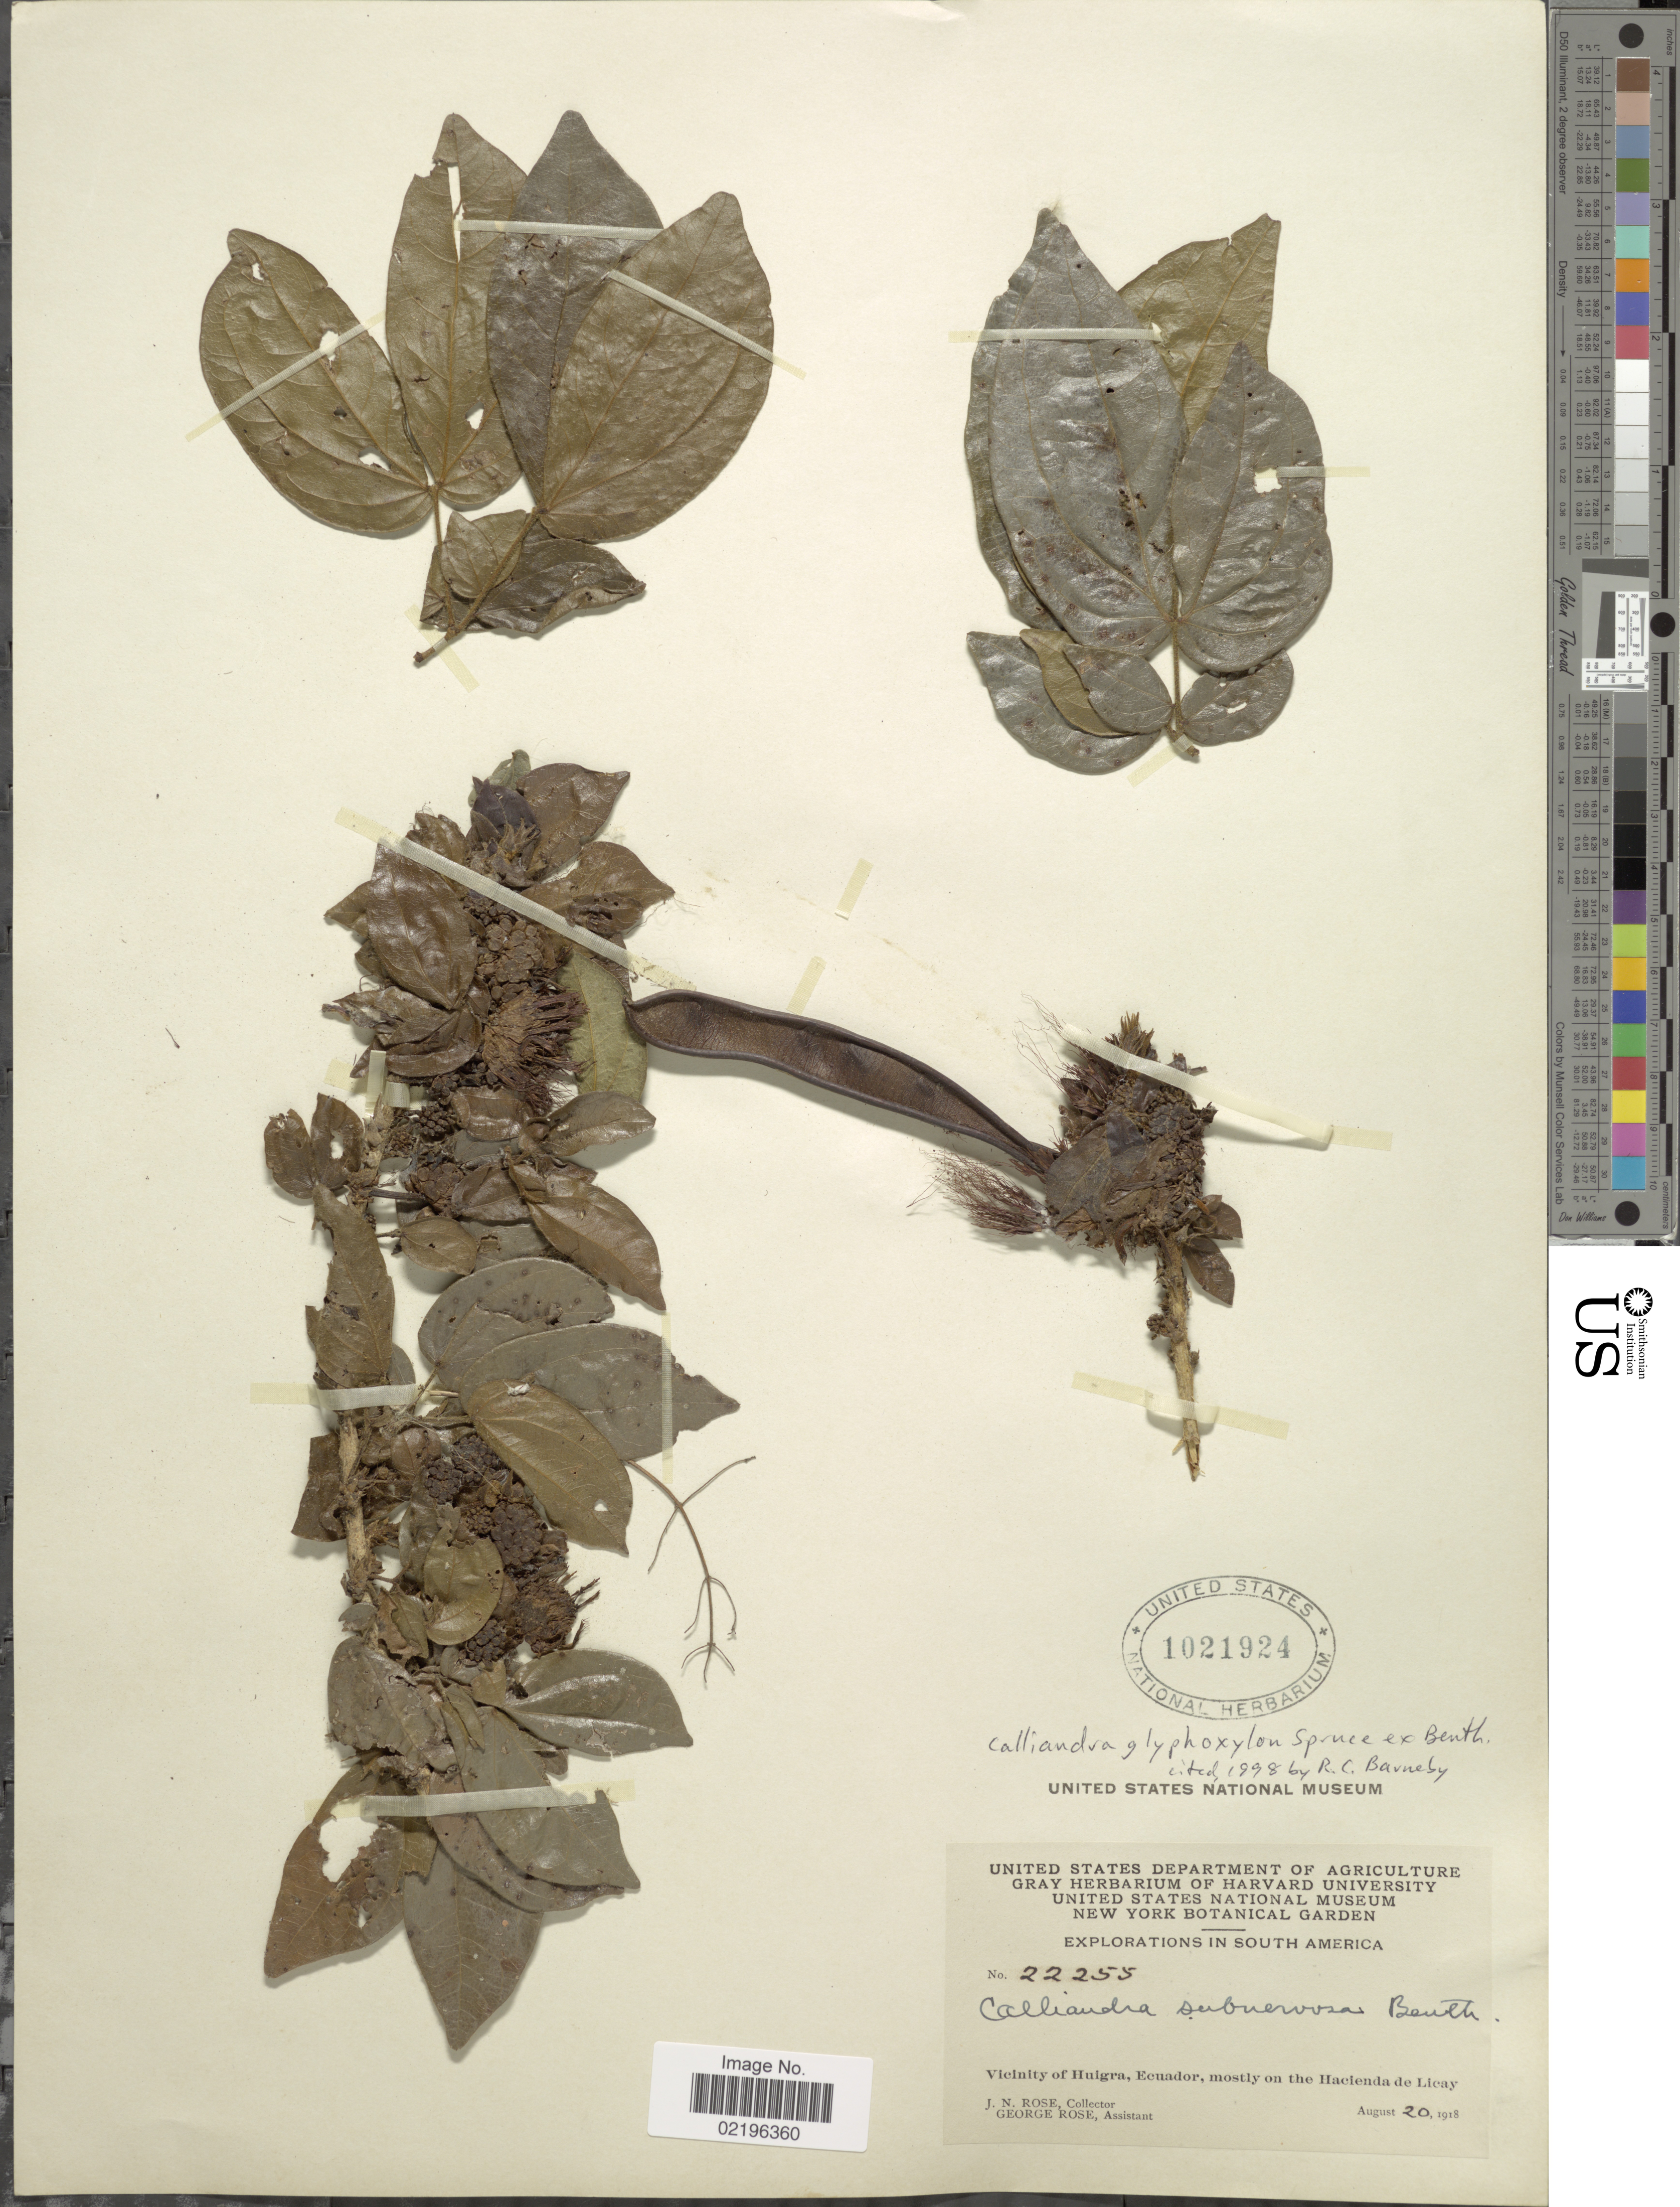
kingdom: Plantae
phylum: Tracheophyta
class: Magnoliopsida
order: Fabales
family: Fabaceae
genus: Calliandra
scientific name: Calliandra glyphoxylon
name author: Spruce ex Benth.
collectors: J. N. Rose & G. Rose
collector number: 22255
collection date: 1918-08-20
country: Ecuador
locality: Vicinity of Huigra, Ecuador, mostly on the Hacienda de Licay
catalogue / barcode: US 1021924